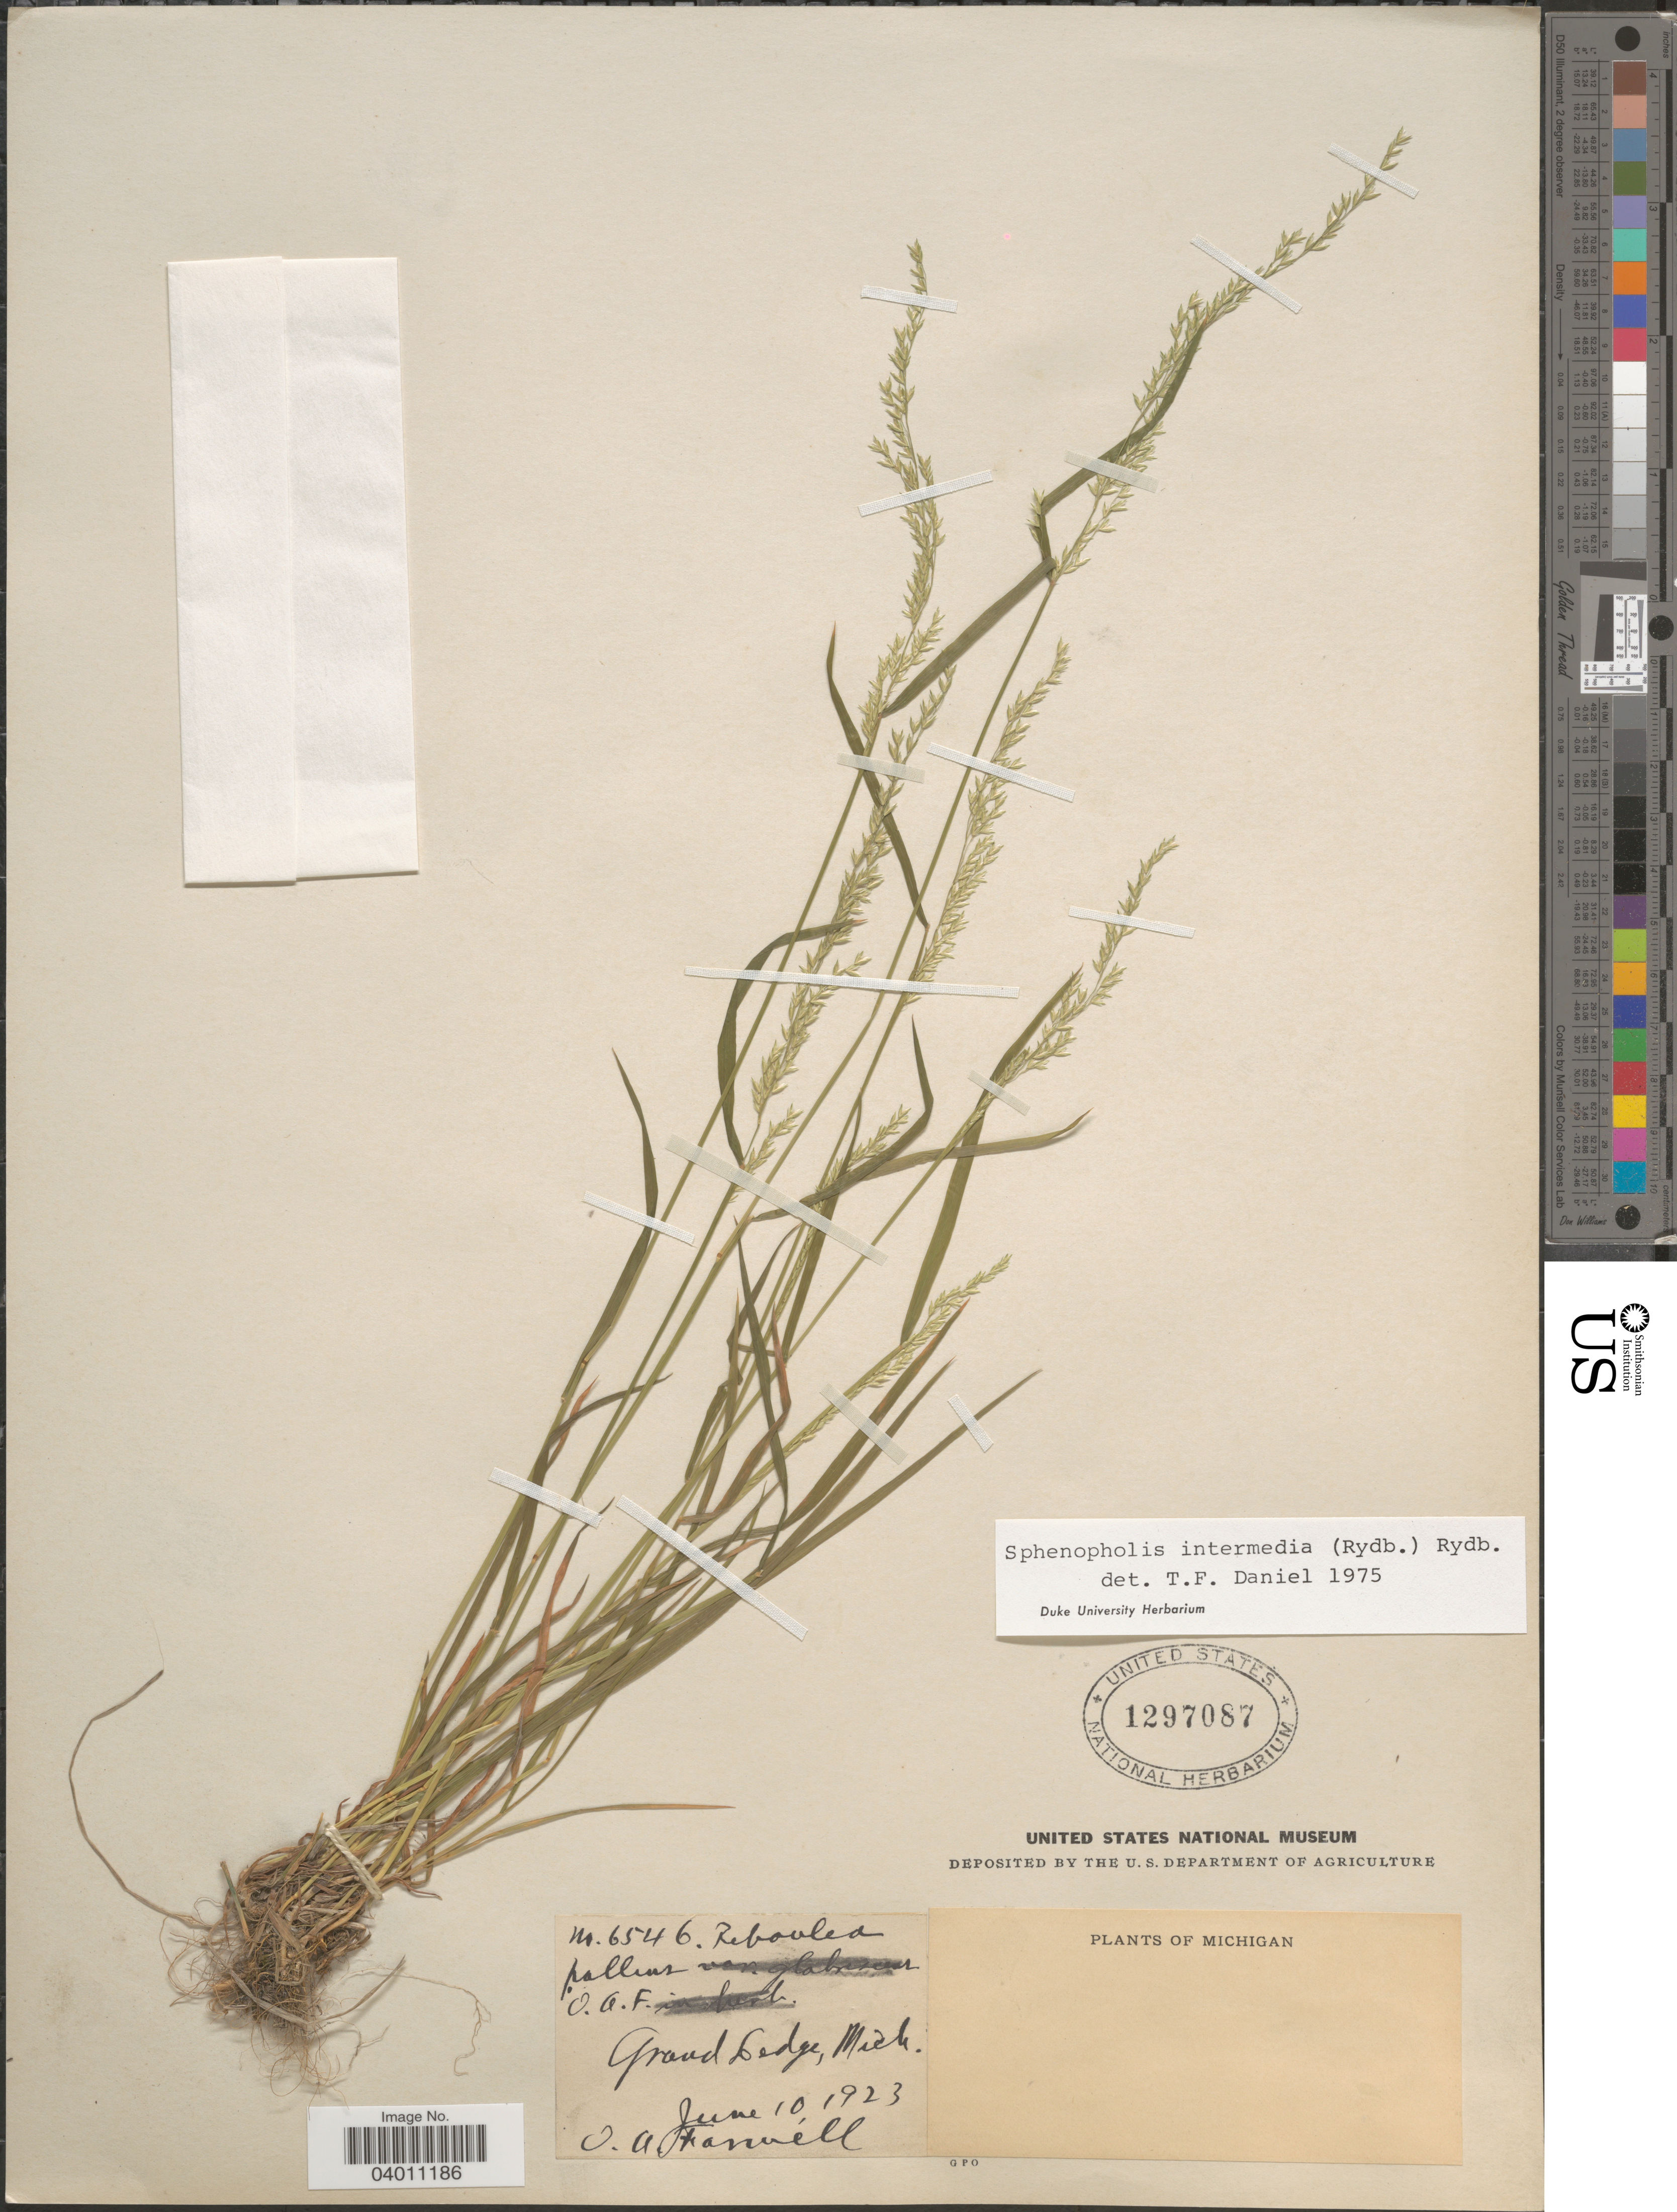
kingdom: Plantae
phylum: Tracheophyta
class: Liliopsida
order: Poales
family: Poaceae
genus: Sphenopholis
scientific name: Sphenopholis intermedia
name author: (Rydb.) Rydb.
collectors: O. Farwell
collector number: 6546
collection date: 1923-06-10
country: United States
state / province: Michigan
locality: Grand Ledge.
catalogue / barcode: US 1297087